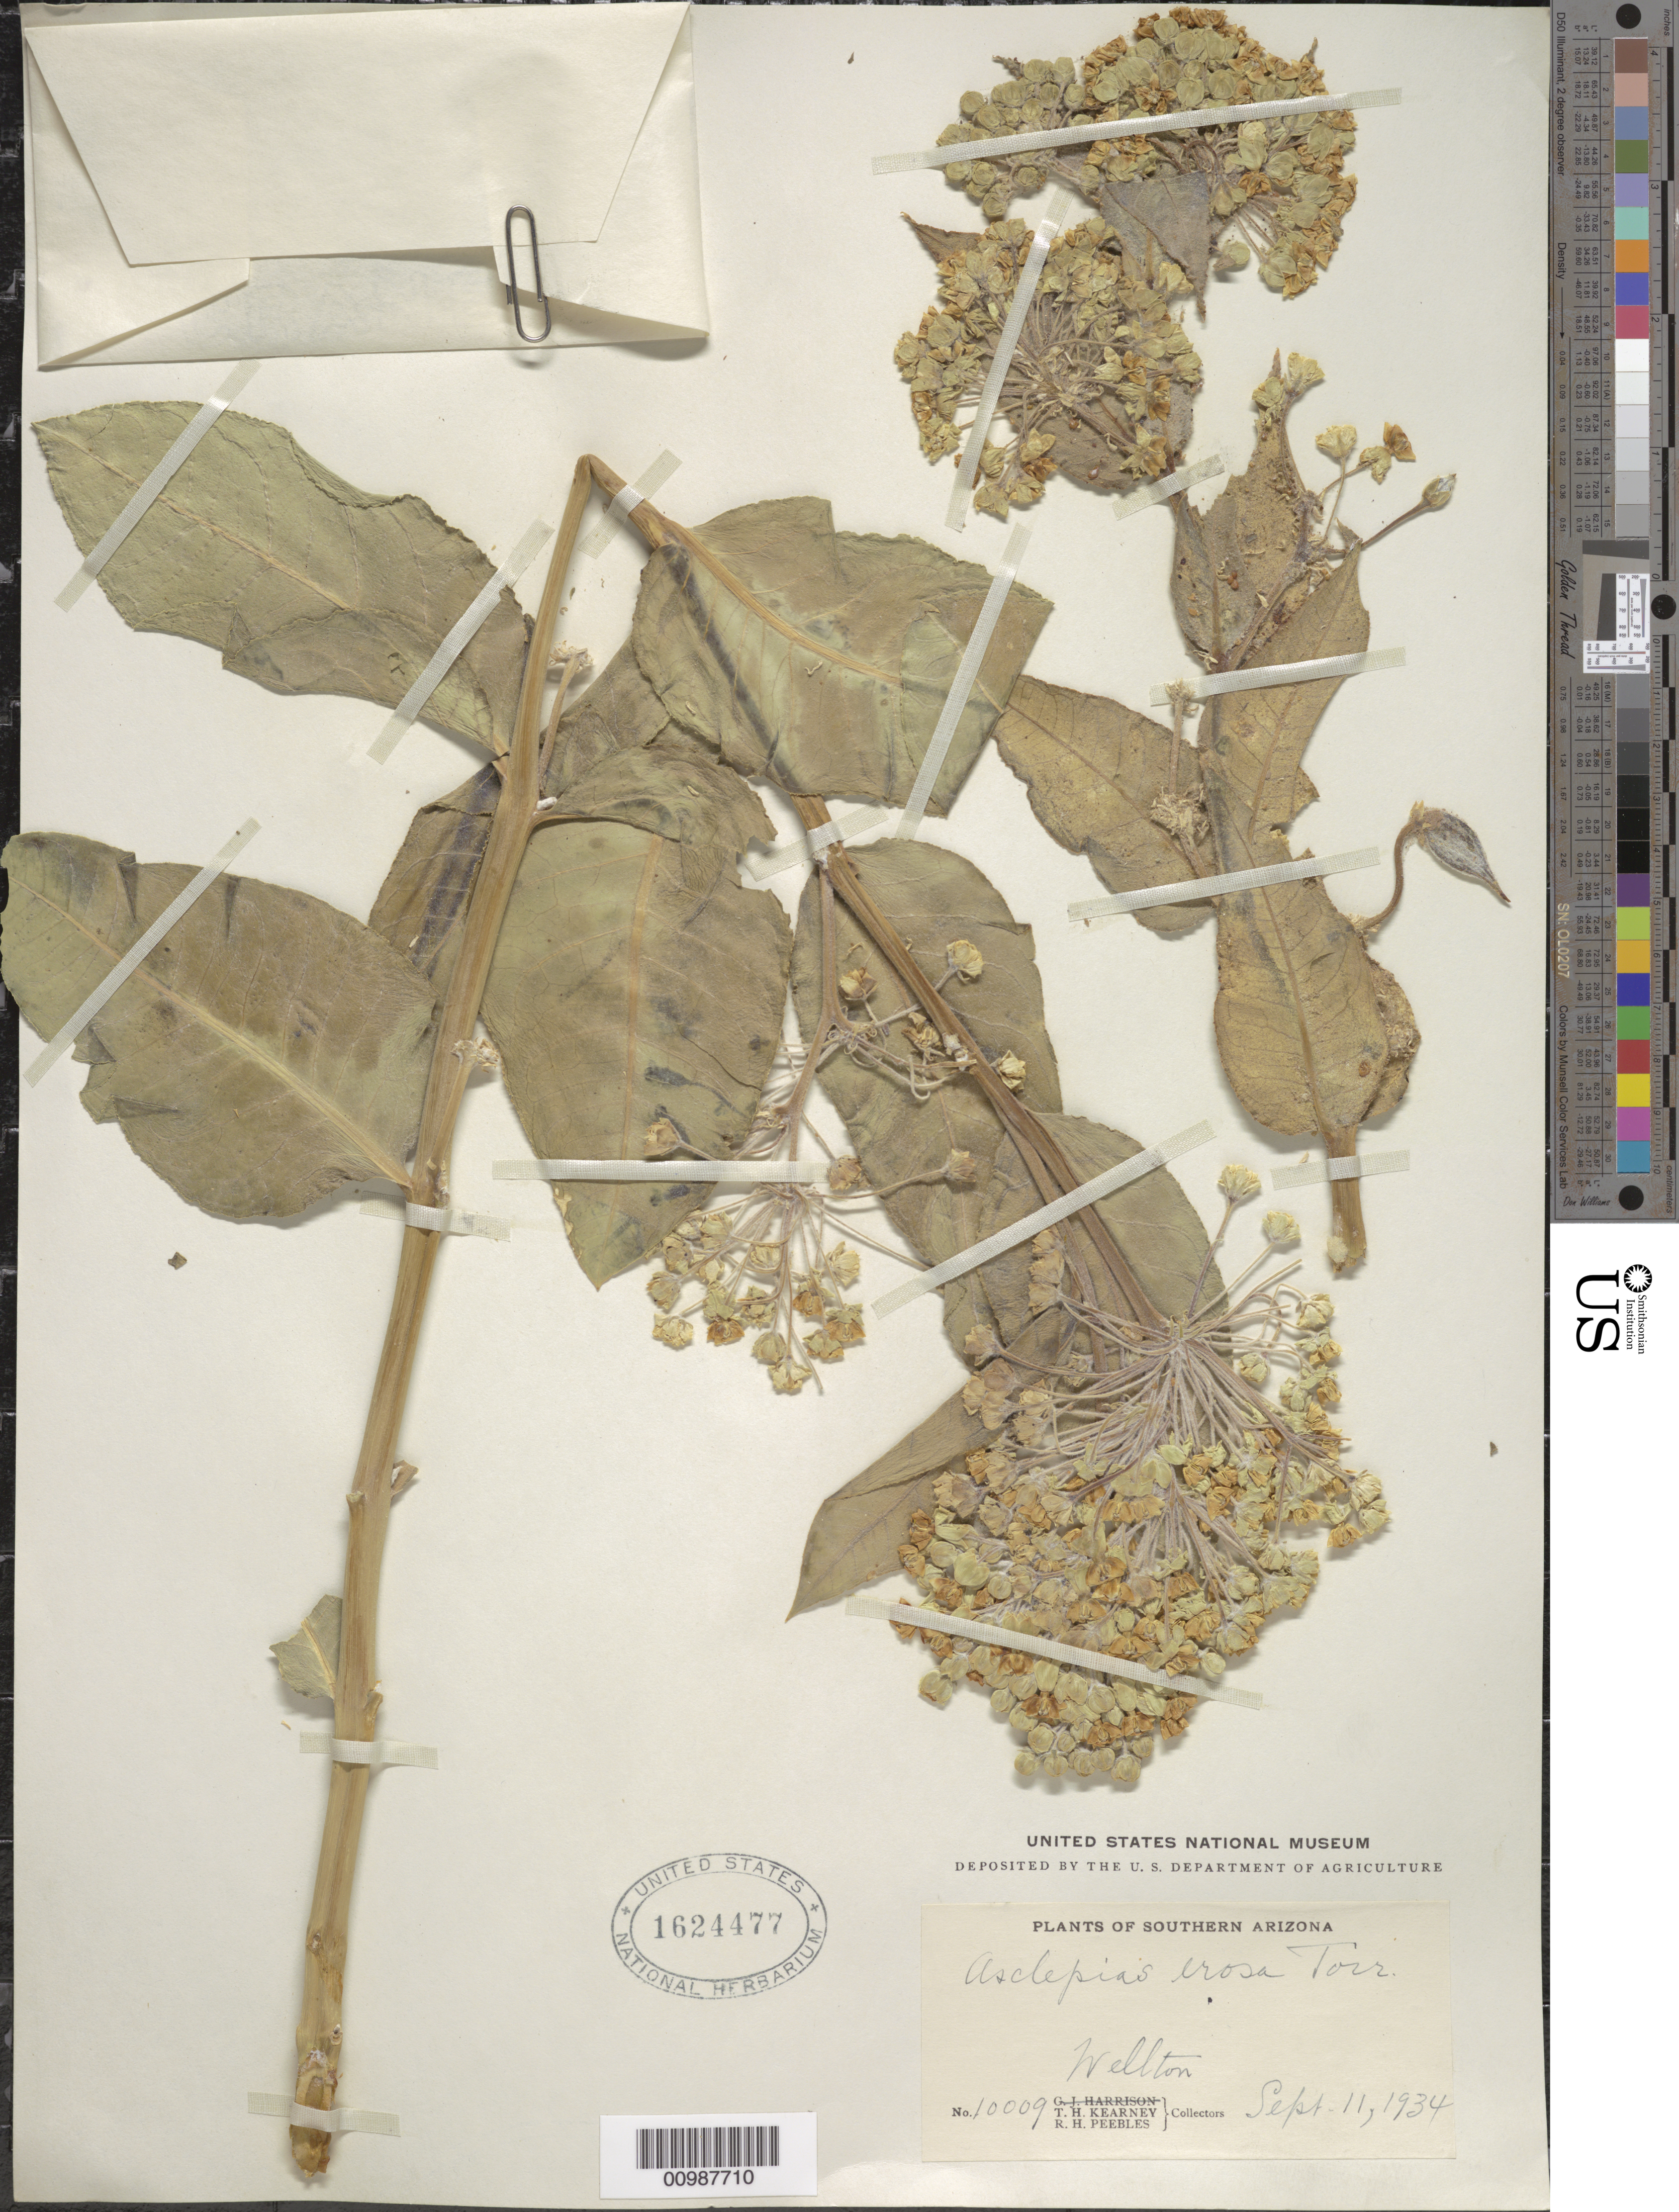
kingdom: Plantae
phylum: Tracheophyta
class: Magnoliopsida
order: Gentianales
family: Apocynaceae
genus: Asclepias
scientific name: Asclepias erosa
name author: Torr.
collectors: T. H. Kearney & R. H. Peebles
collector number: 10009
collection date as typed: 11 Sep 1934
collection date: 1934-09-11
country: United States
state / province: Arizona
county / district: Yuma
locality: Wellton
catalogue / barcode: US 1624477